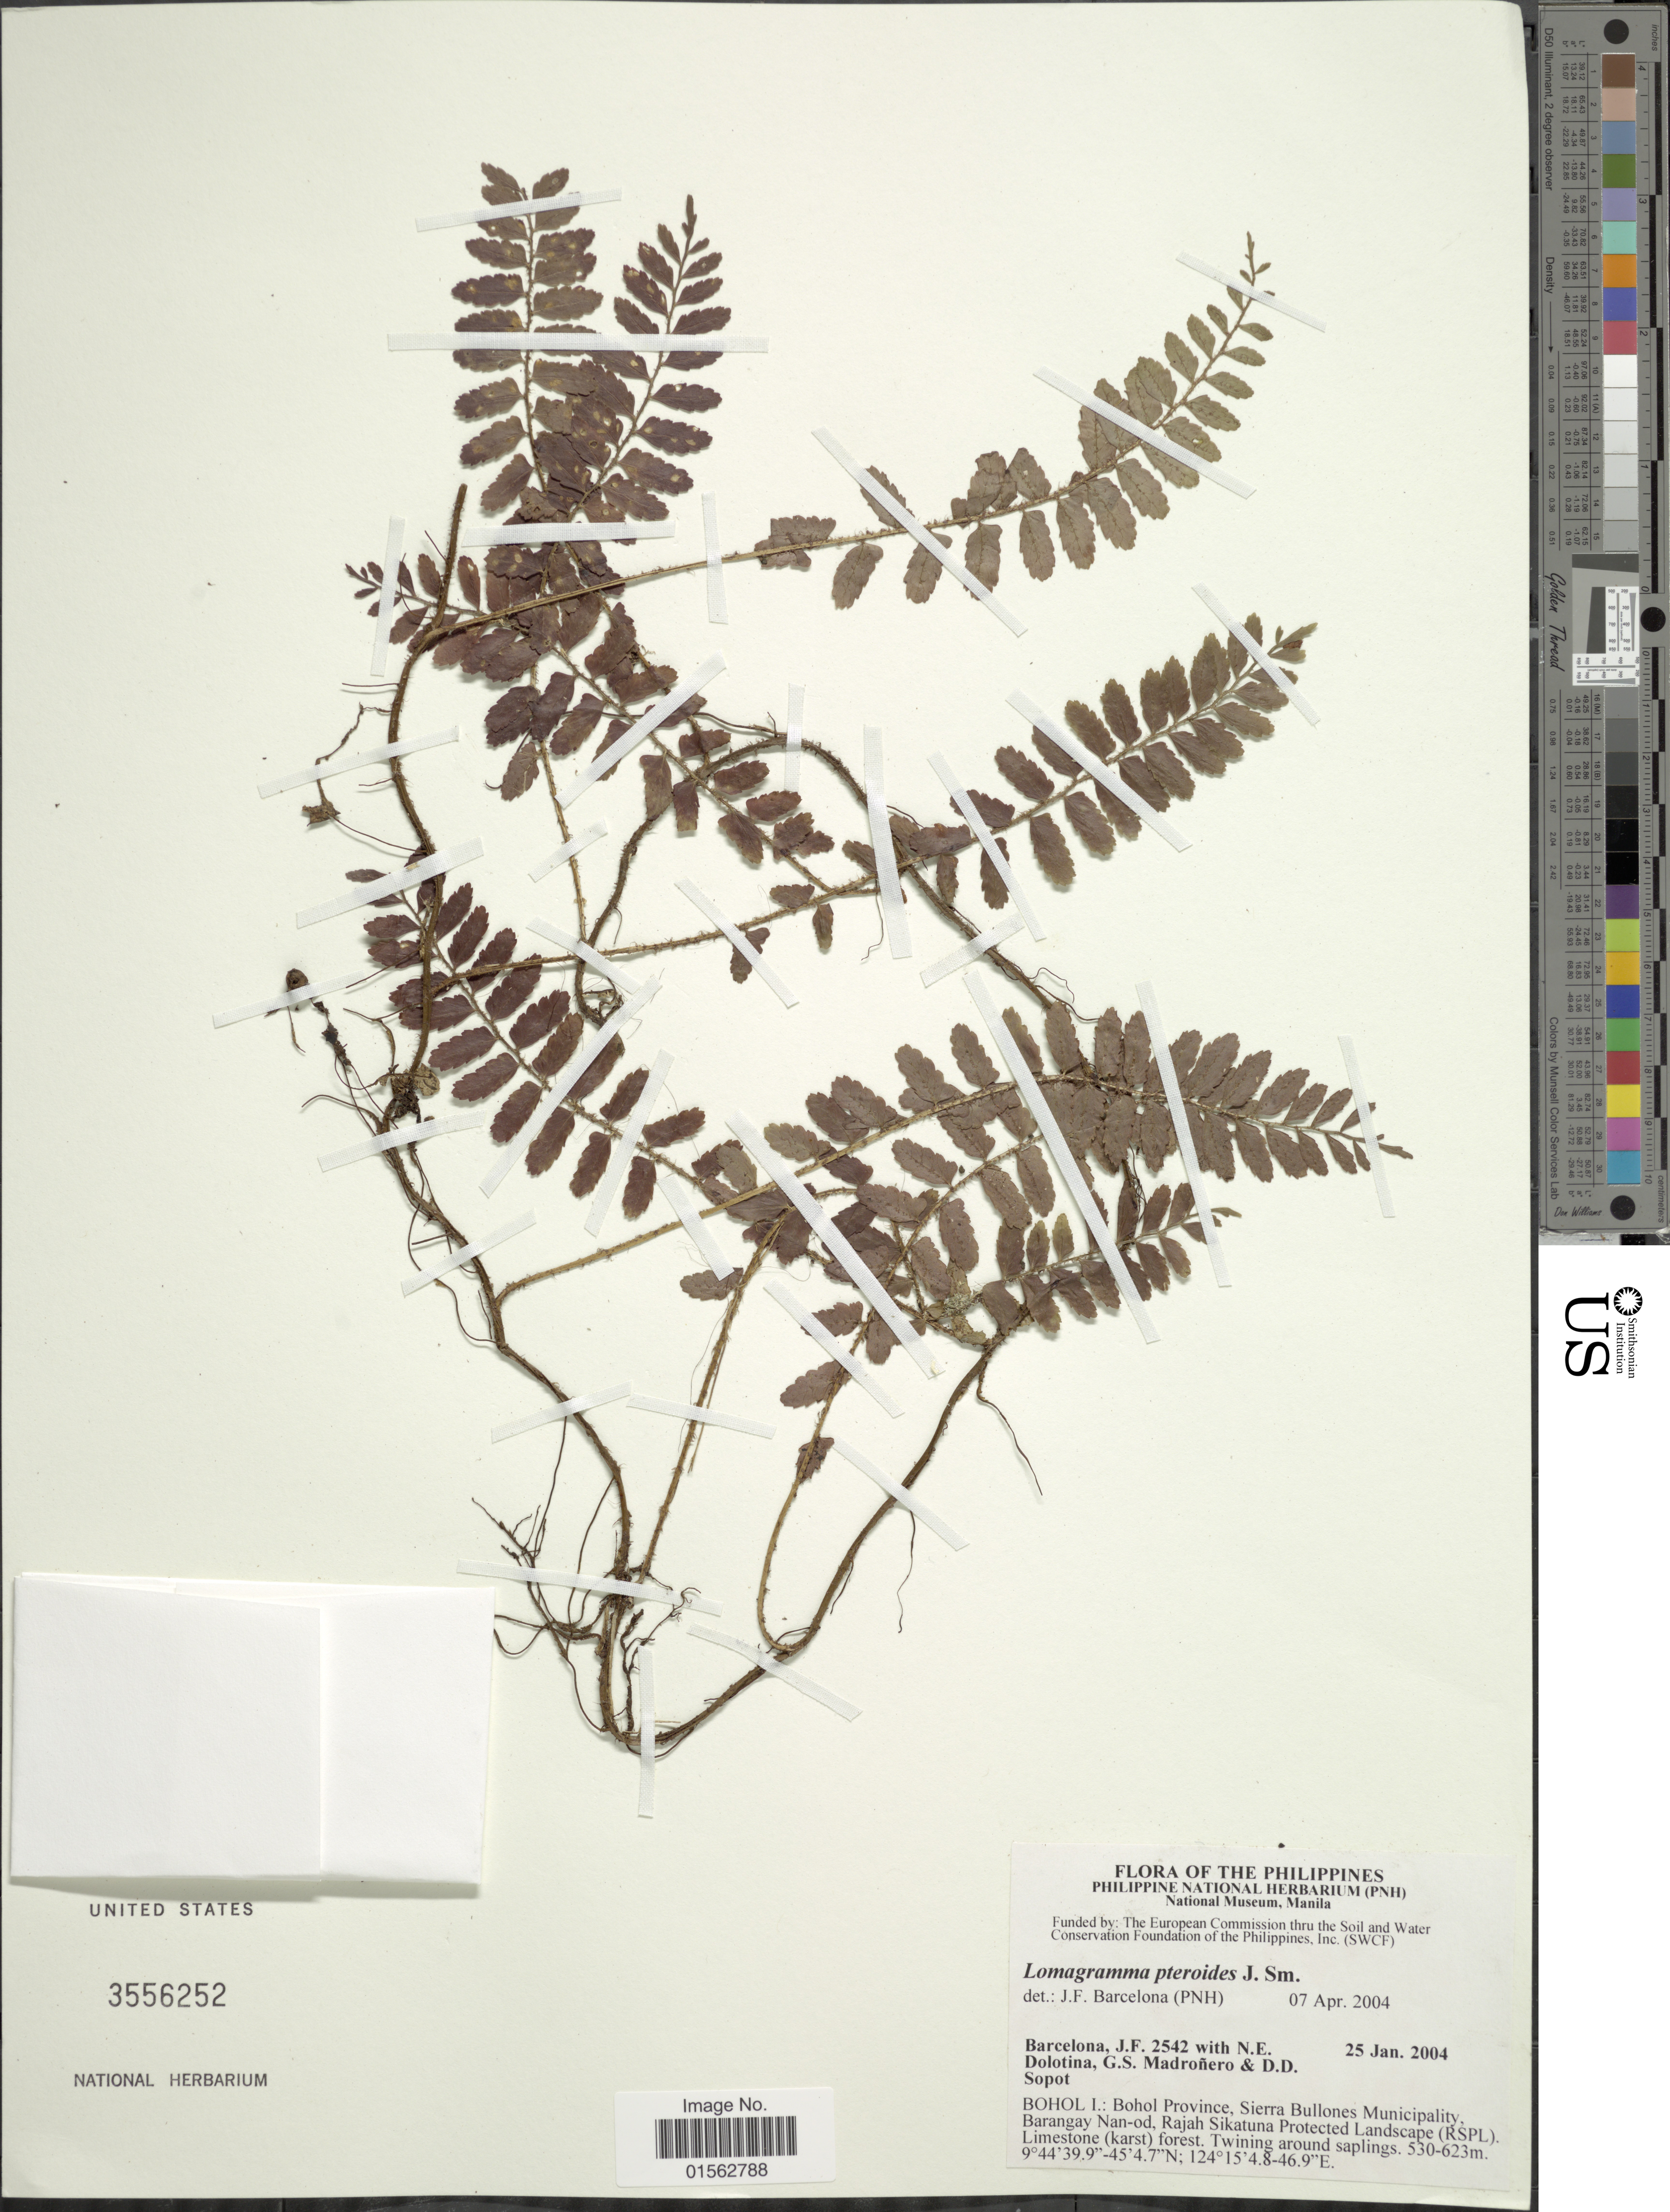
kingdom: Plantae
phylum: Tracheophyta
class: Polypodiopsida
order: Polypodiales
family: Dryopteridaceae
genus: Lomagramma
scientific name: Lomagramma pteroides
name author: J. Sm.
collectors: J. F. Barcelona, N. Dolotina, G. Madroñero & D. Sopot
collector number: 2542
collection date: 2004-01-25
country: Philippines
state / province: Central Visayas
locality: Philippines, Bohol I.: Bohol Province, Sierra Bullones Municipality, Barangay Nan-od, Rajah Sikatuna Protected Landscape (RSPL). Limestone (karst) forest. Twinning around saplings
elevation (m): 530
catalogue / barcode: US 3556252